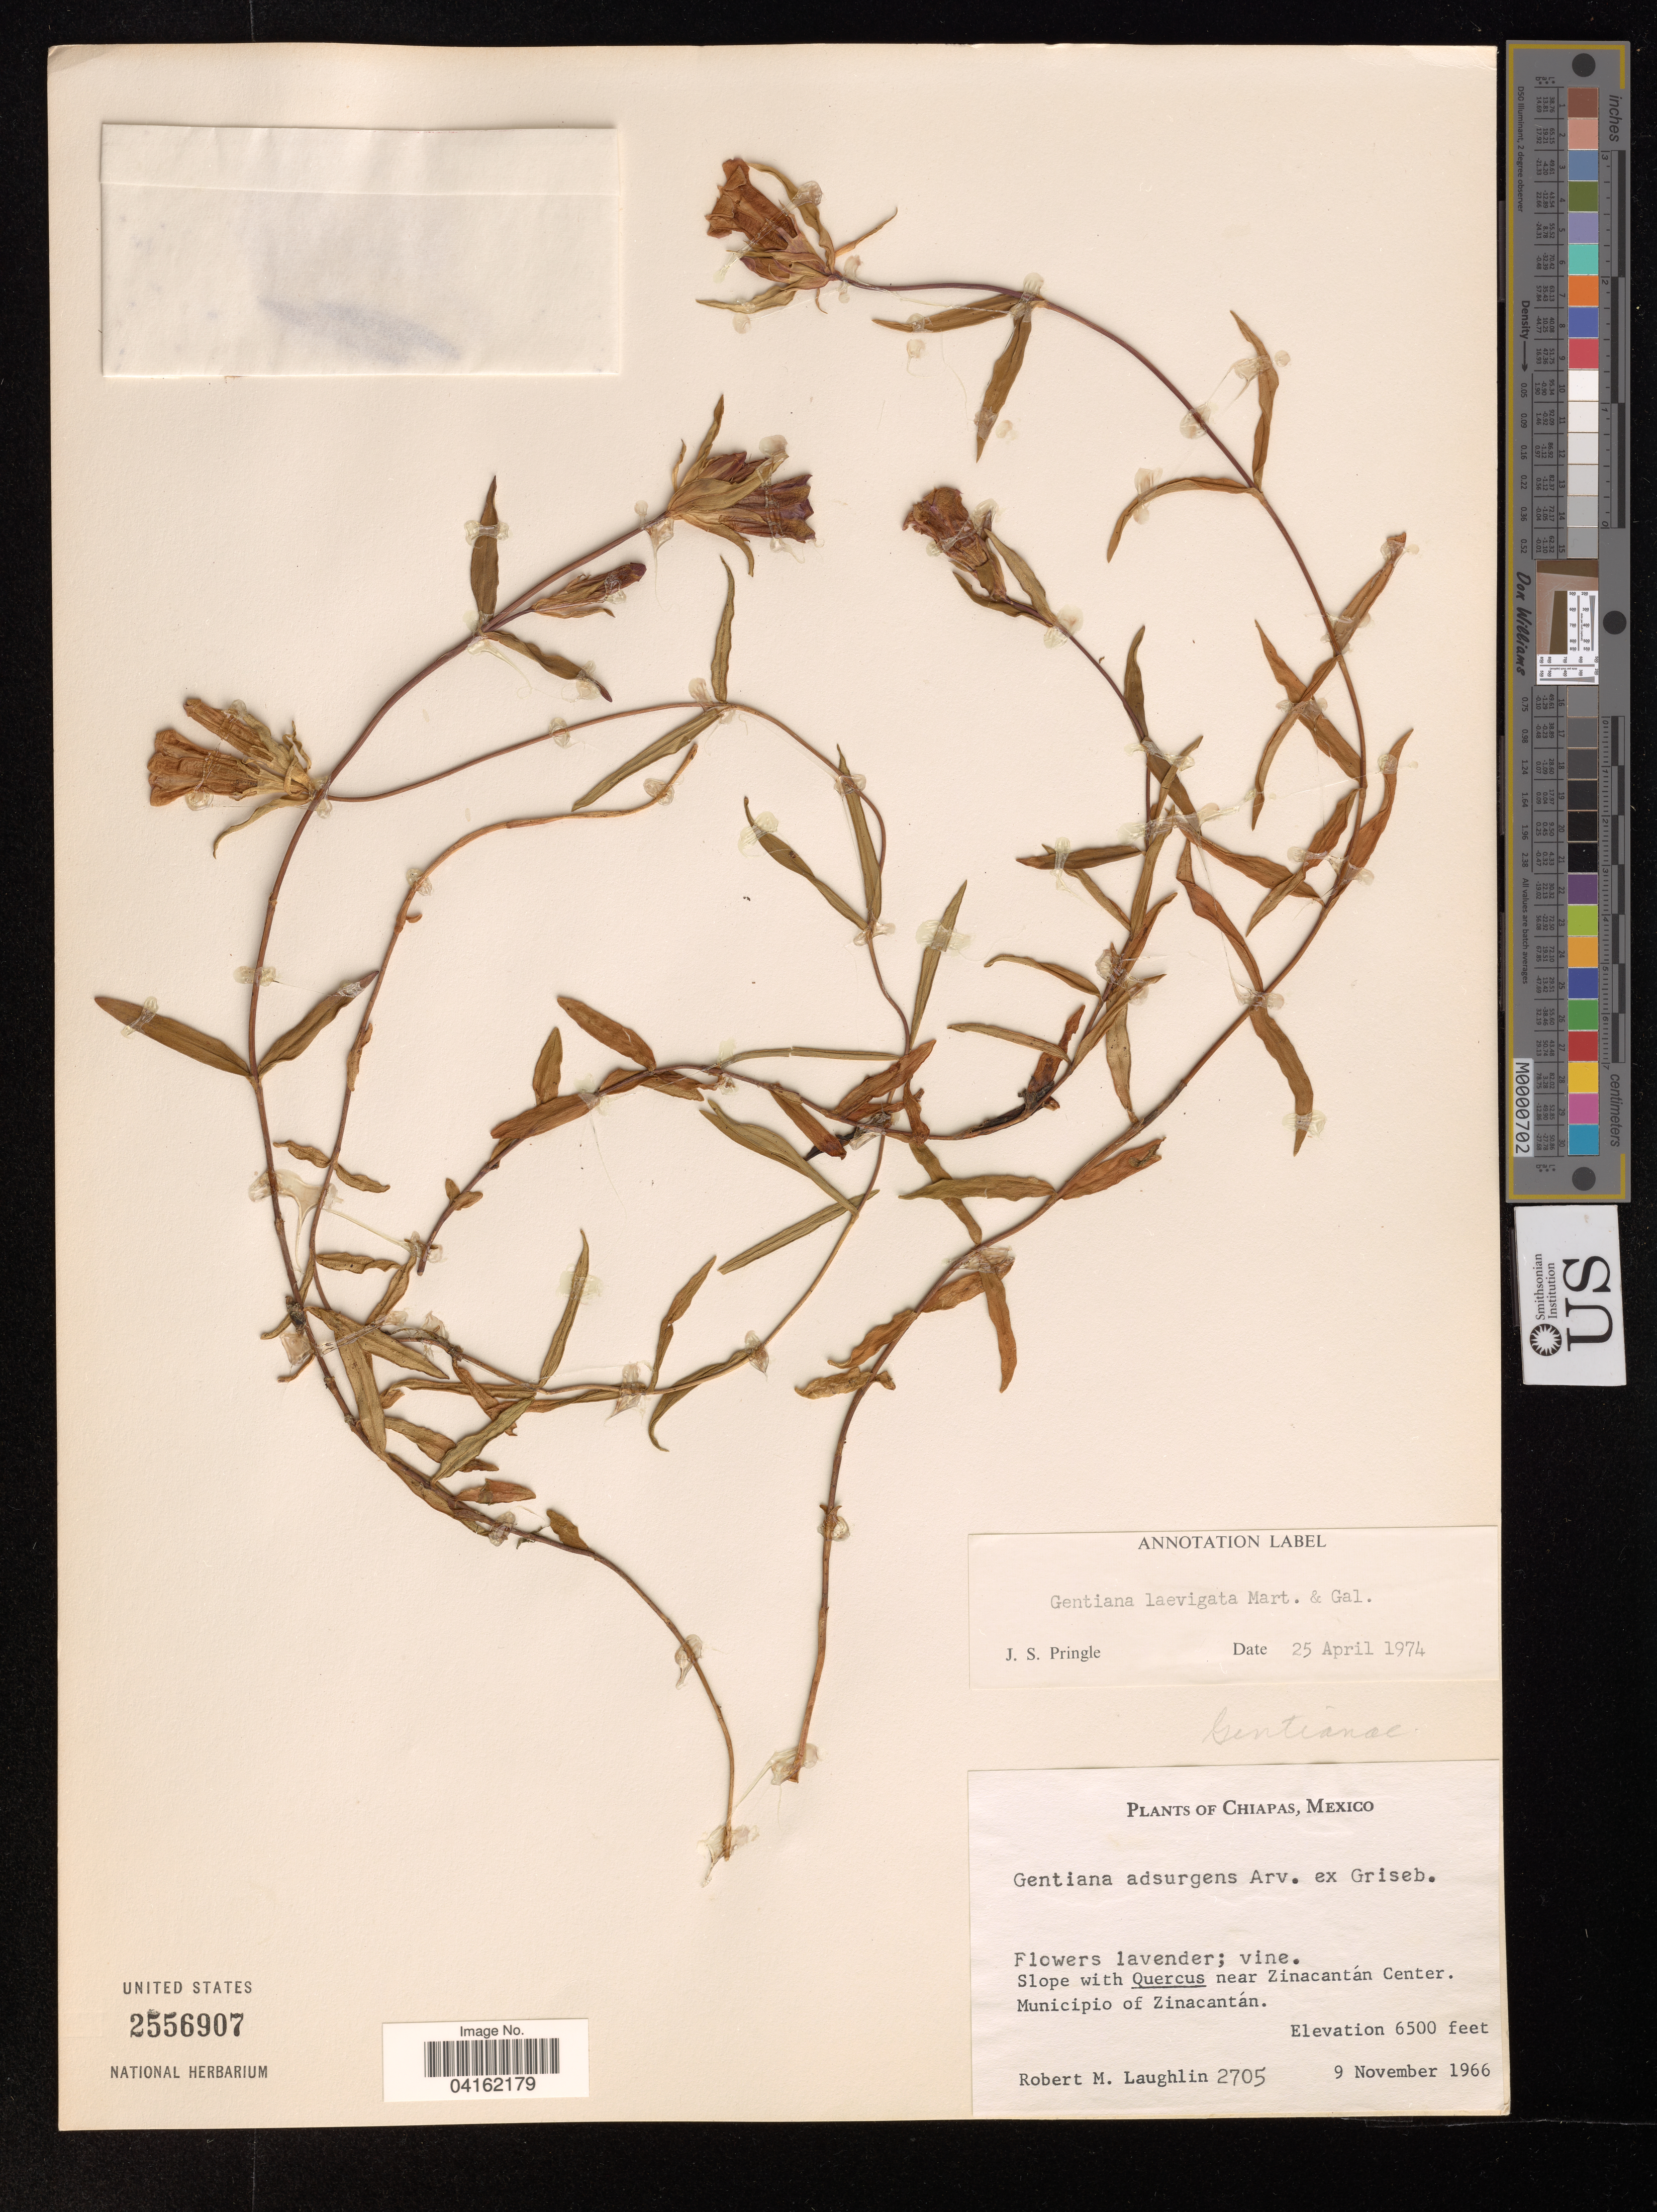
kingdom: Plantae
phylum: Tracheophyta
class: Magnoliopsida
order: Gentianales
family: Gentianaceae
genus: Gentiana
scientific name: Gentiana laevigata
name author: M. Martens & Galeotti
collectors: R. M. Laughlin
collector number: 2705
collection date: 1966-11-09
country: Mexico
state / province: Chiapas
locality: Slope with Quercus near Zinacantán Center. Municipio of Zinacantán.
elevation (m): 1981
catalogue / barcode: US 2556907